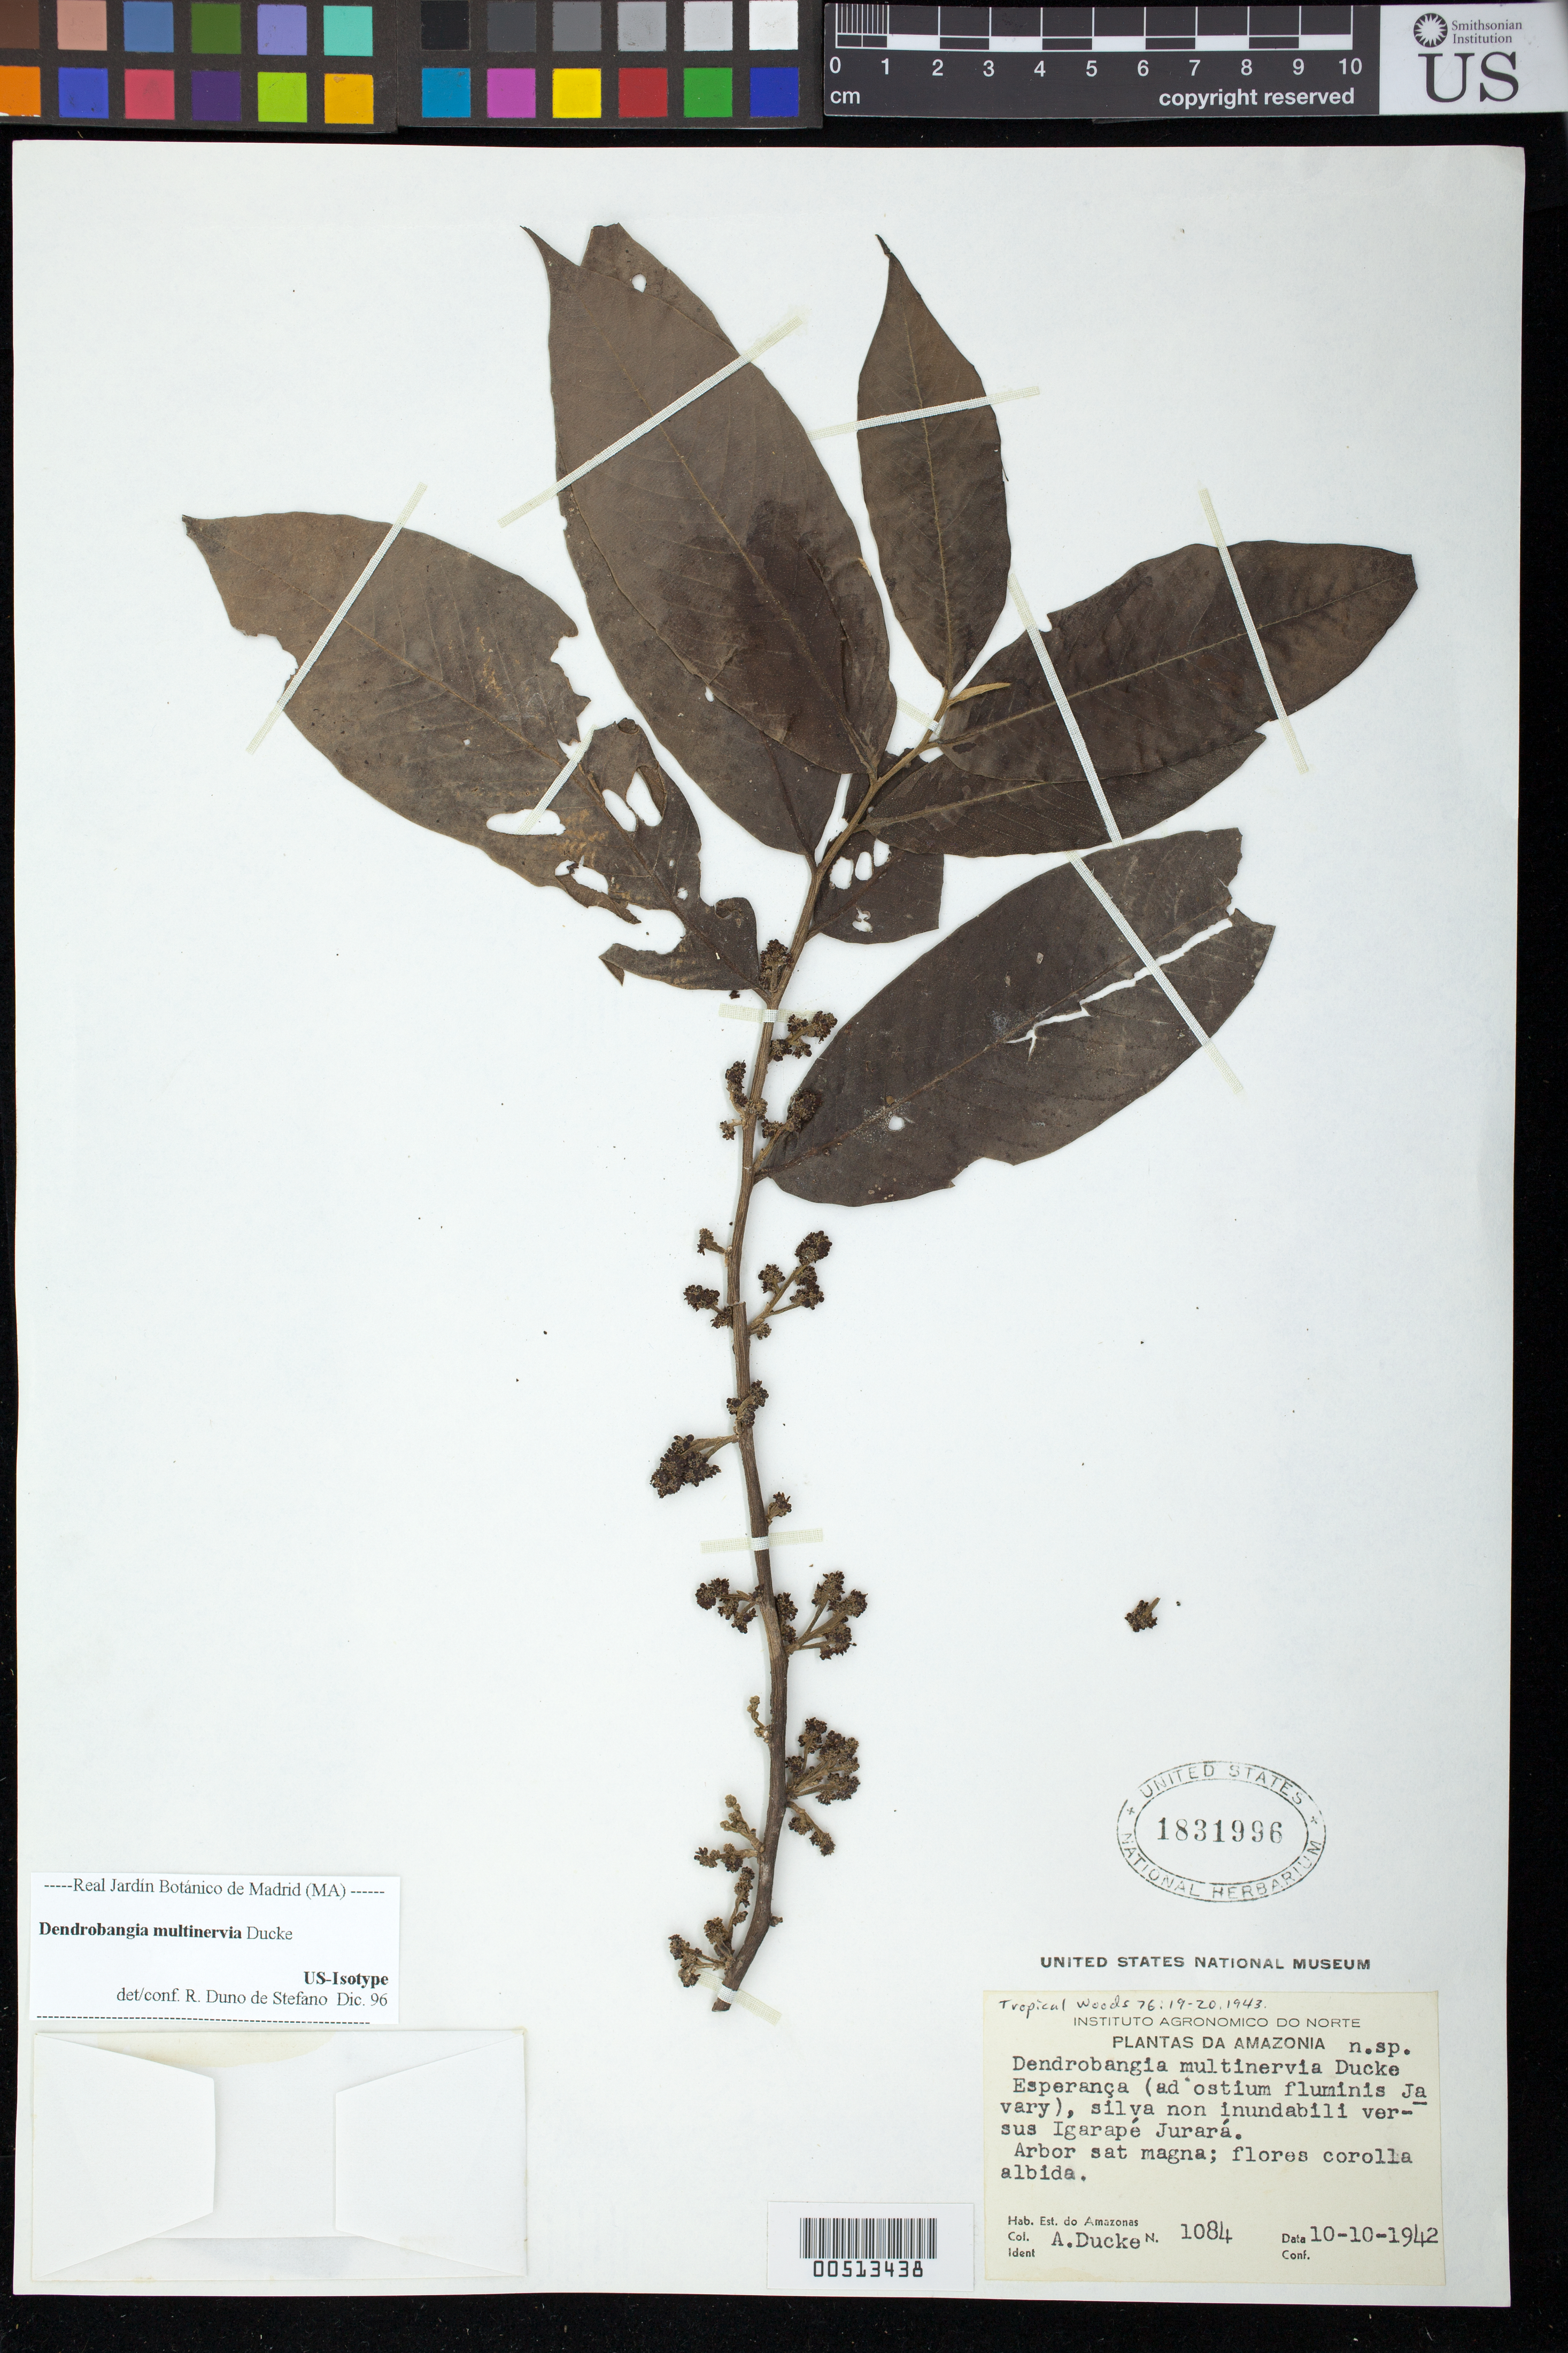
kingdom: Plantae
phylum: Tracheophyta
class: Magnoliopsida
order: Metteniusales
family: Metteniusaceae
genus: Dendrobangia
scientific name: Dendrobangia multinervia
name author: Ducke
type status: Isotype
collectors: A. Ducke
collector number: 1084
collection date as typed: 10-10-1942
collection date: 1942-10-10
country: Brazil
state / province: Amazonas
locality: Esperança (ad ostium fluminis Javary), silva non inundabili versus Igarapé Jurará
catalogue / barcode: US 1831996